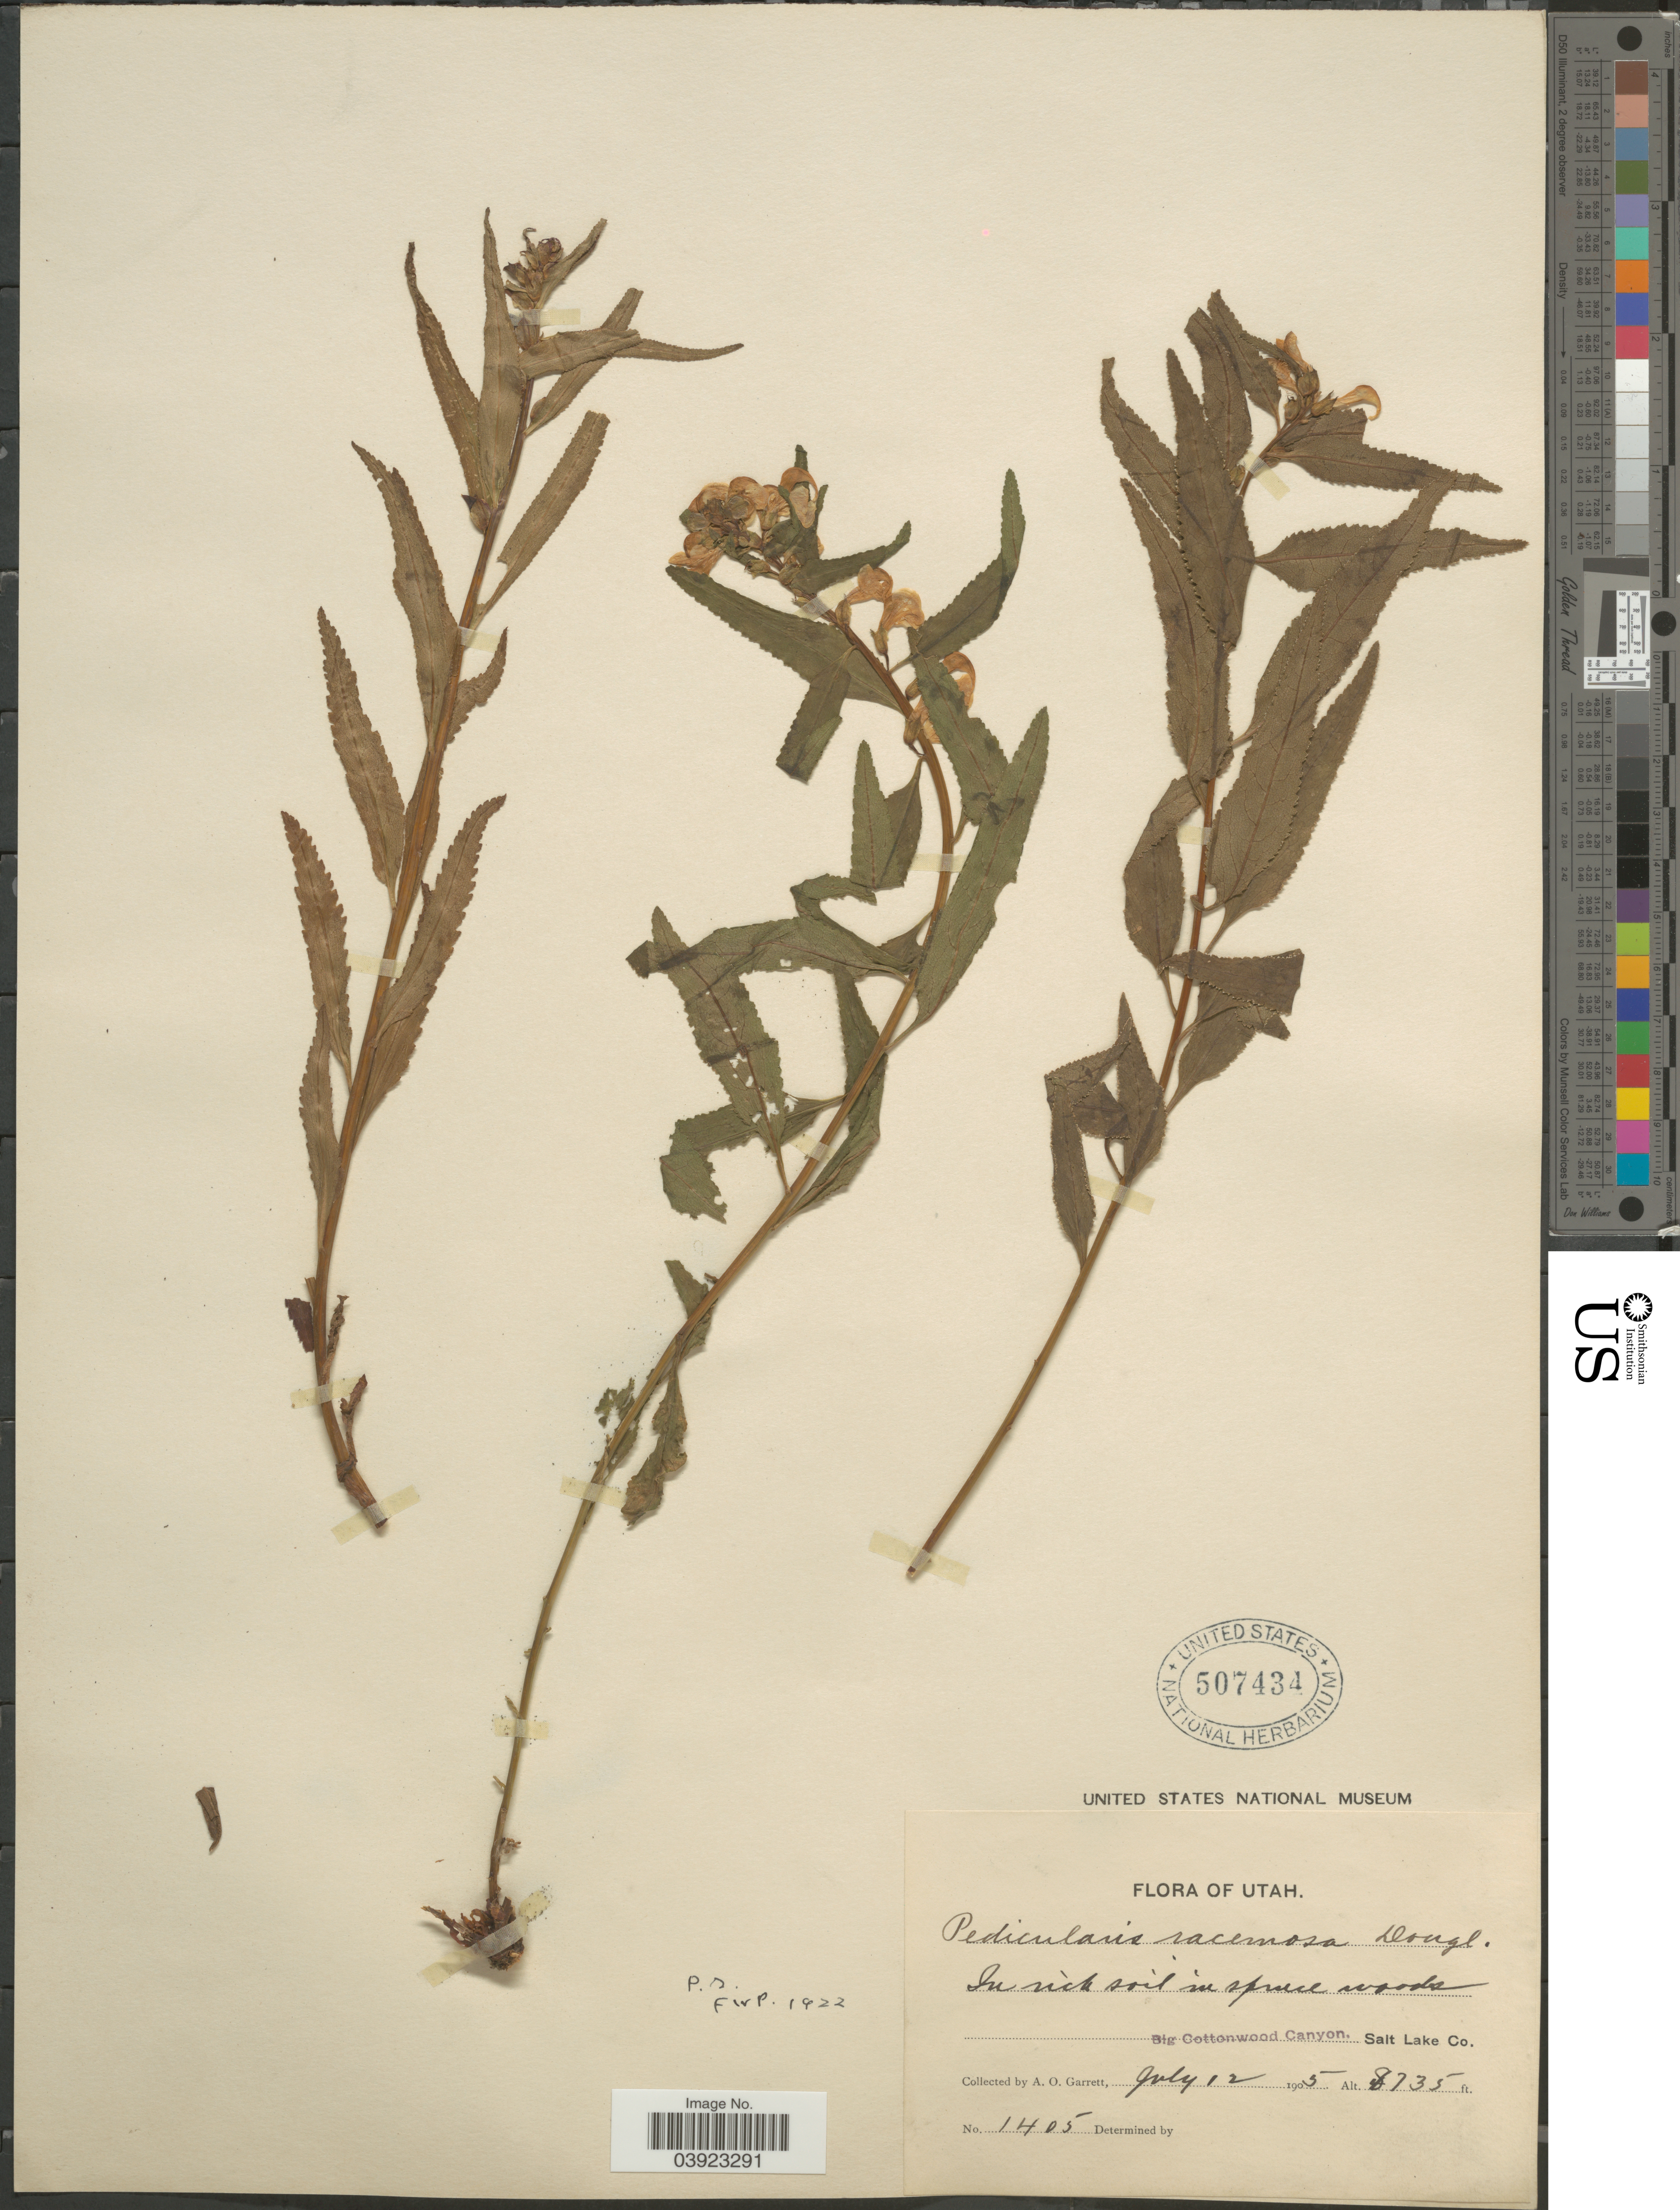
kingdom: Plantae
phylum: Tracheophyta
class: Magnoliopsida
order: Lamiales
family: Orobanchaceae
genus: Pedicularis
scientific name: Pedicularis racemosa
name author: Douglas ex Benth.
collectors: A. O. Garrett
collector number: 1405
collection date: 1905-07-12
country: United States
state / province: Utah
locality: Big Cottonwood Canyon. Salt Lake Co.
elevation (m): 2662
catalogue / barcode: US 507434